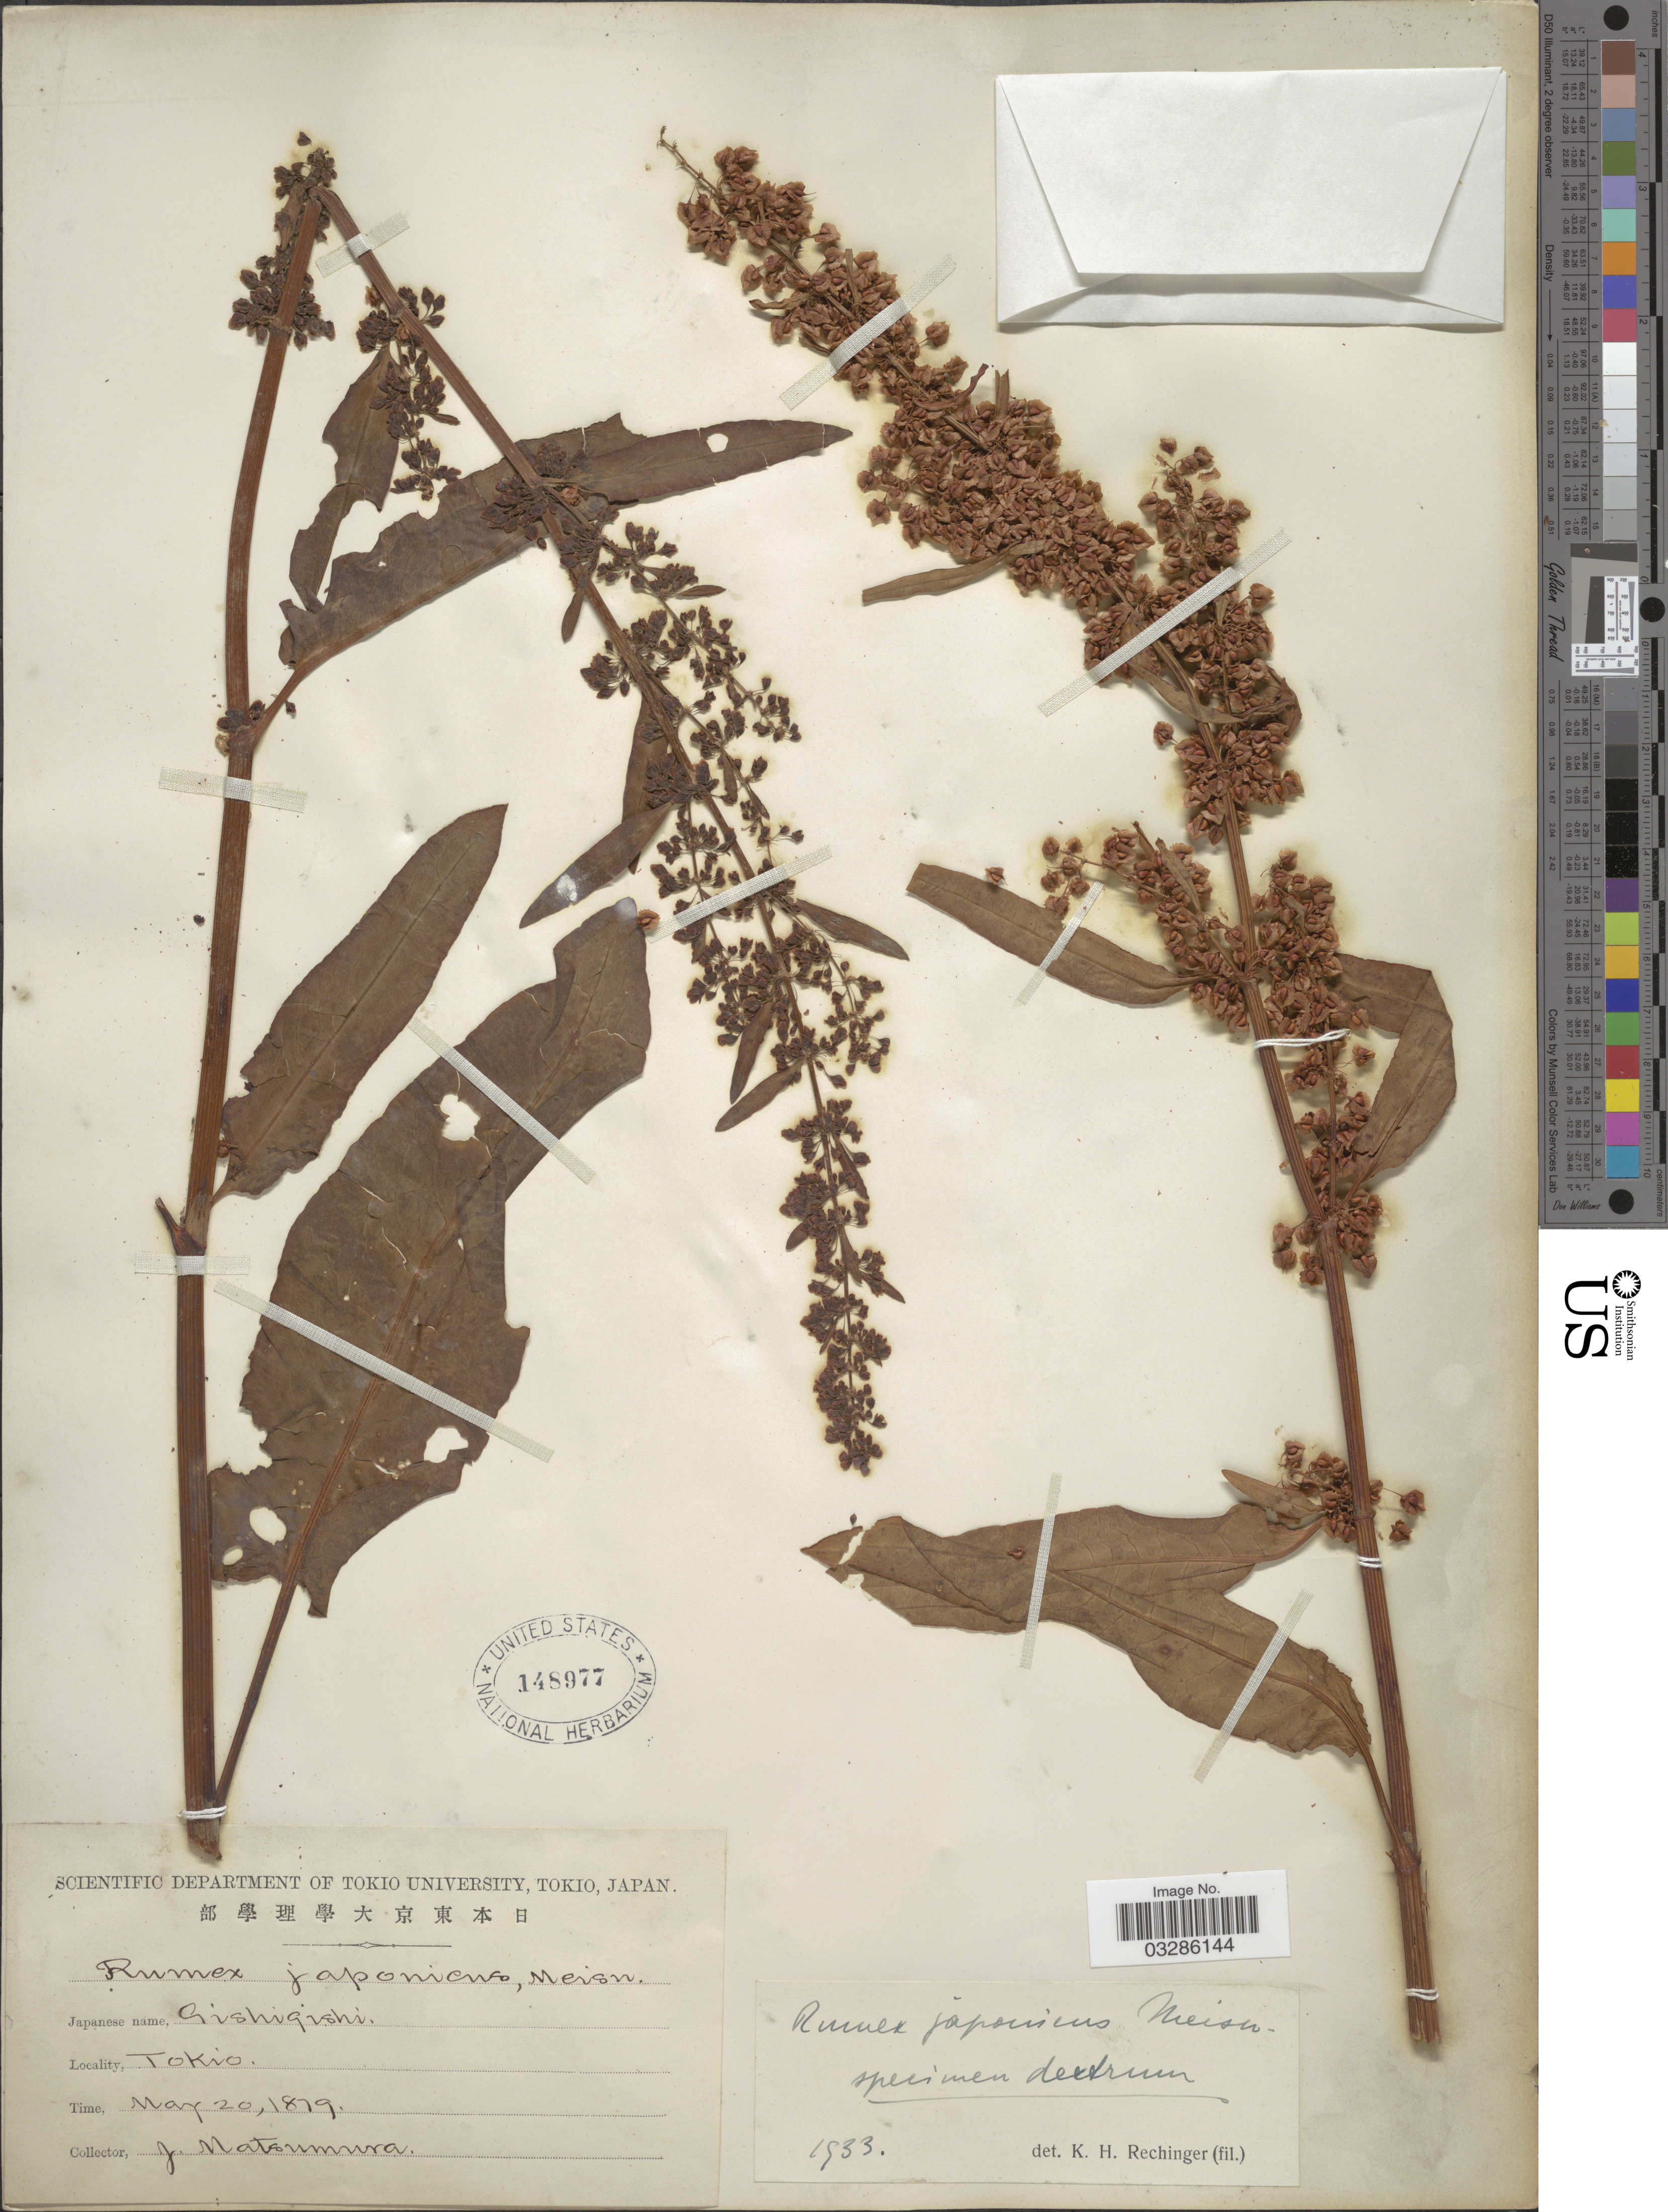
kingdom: Plantae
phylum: Tracheophyta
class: Magnoliopsida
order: Caryophyllales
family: Polygonaceae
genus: Rumex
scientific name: Rumex japonicus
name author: Houtt.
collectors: J. Matsumura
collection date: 1879-05-20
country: Japan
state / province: Tokyo, Federal City of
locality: Tokio.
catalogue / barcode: US 148977